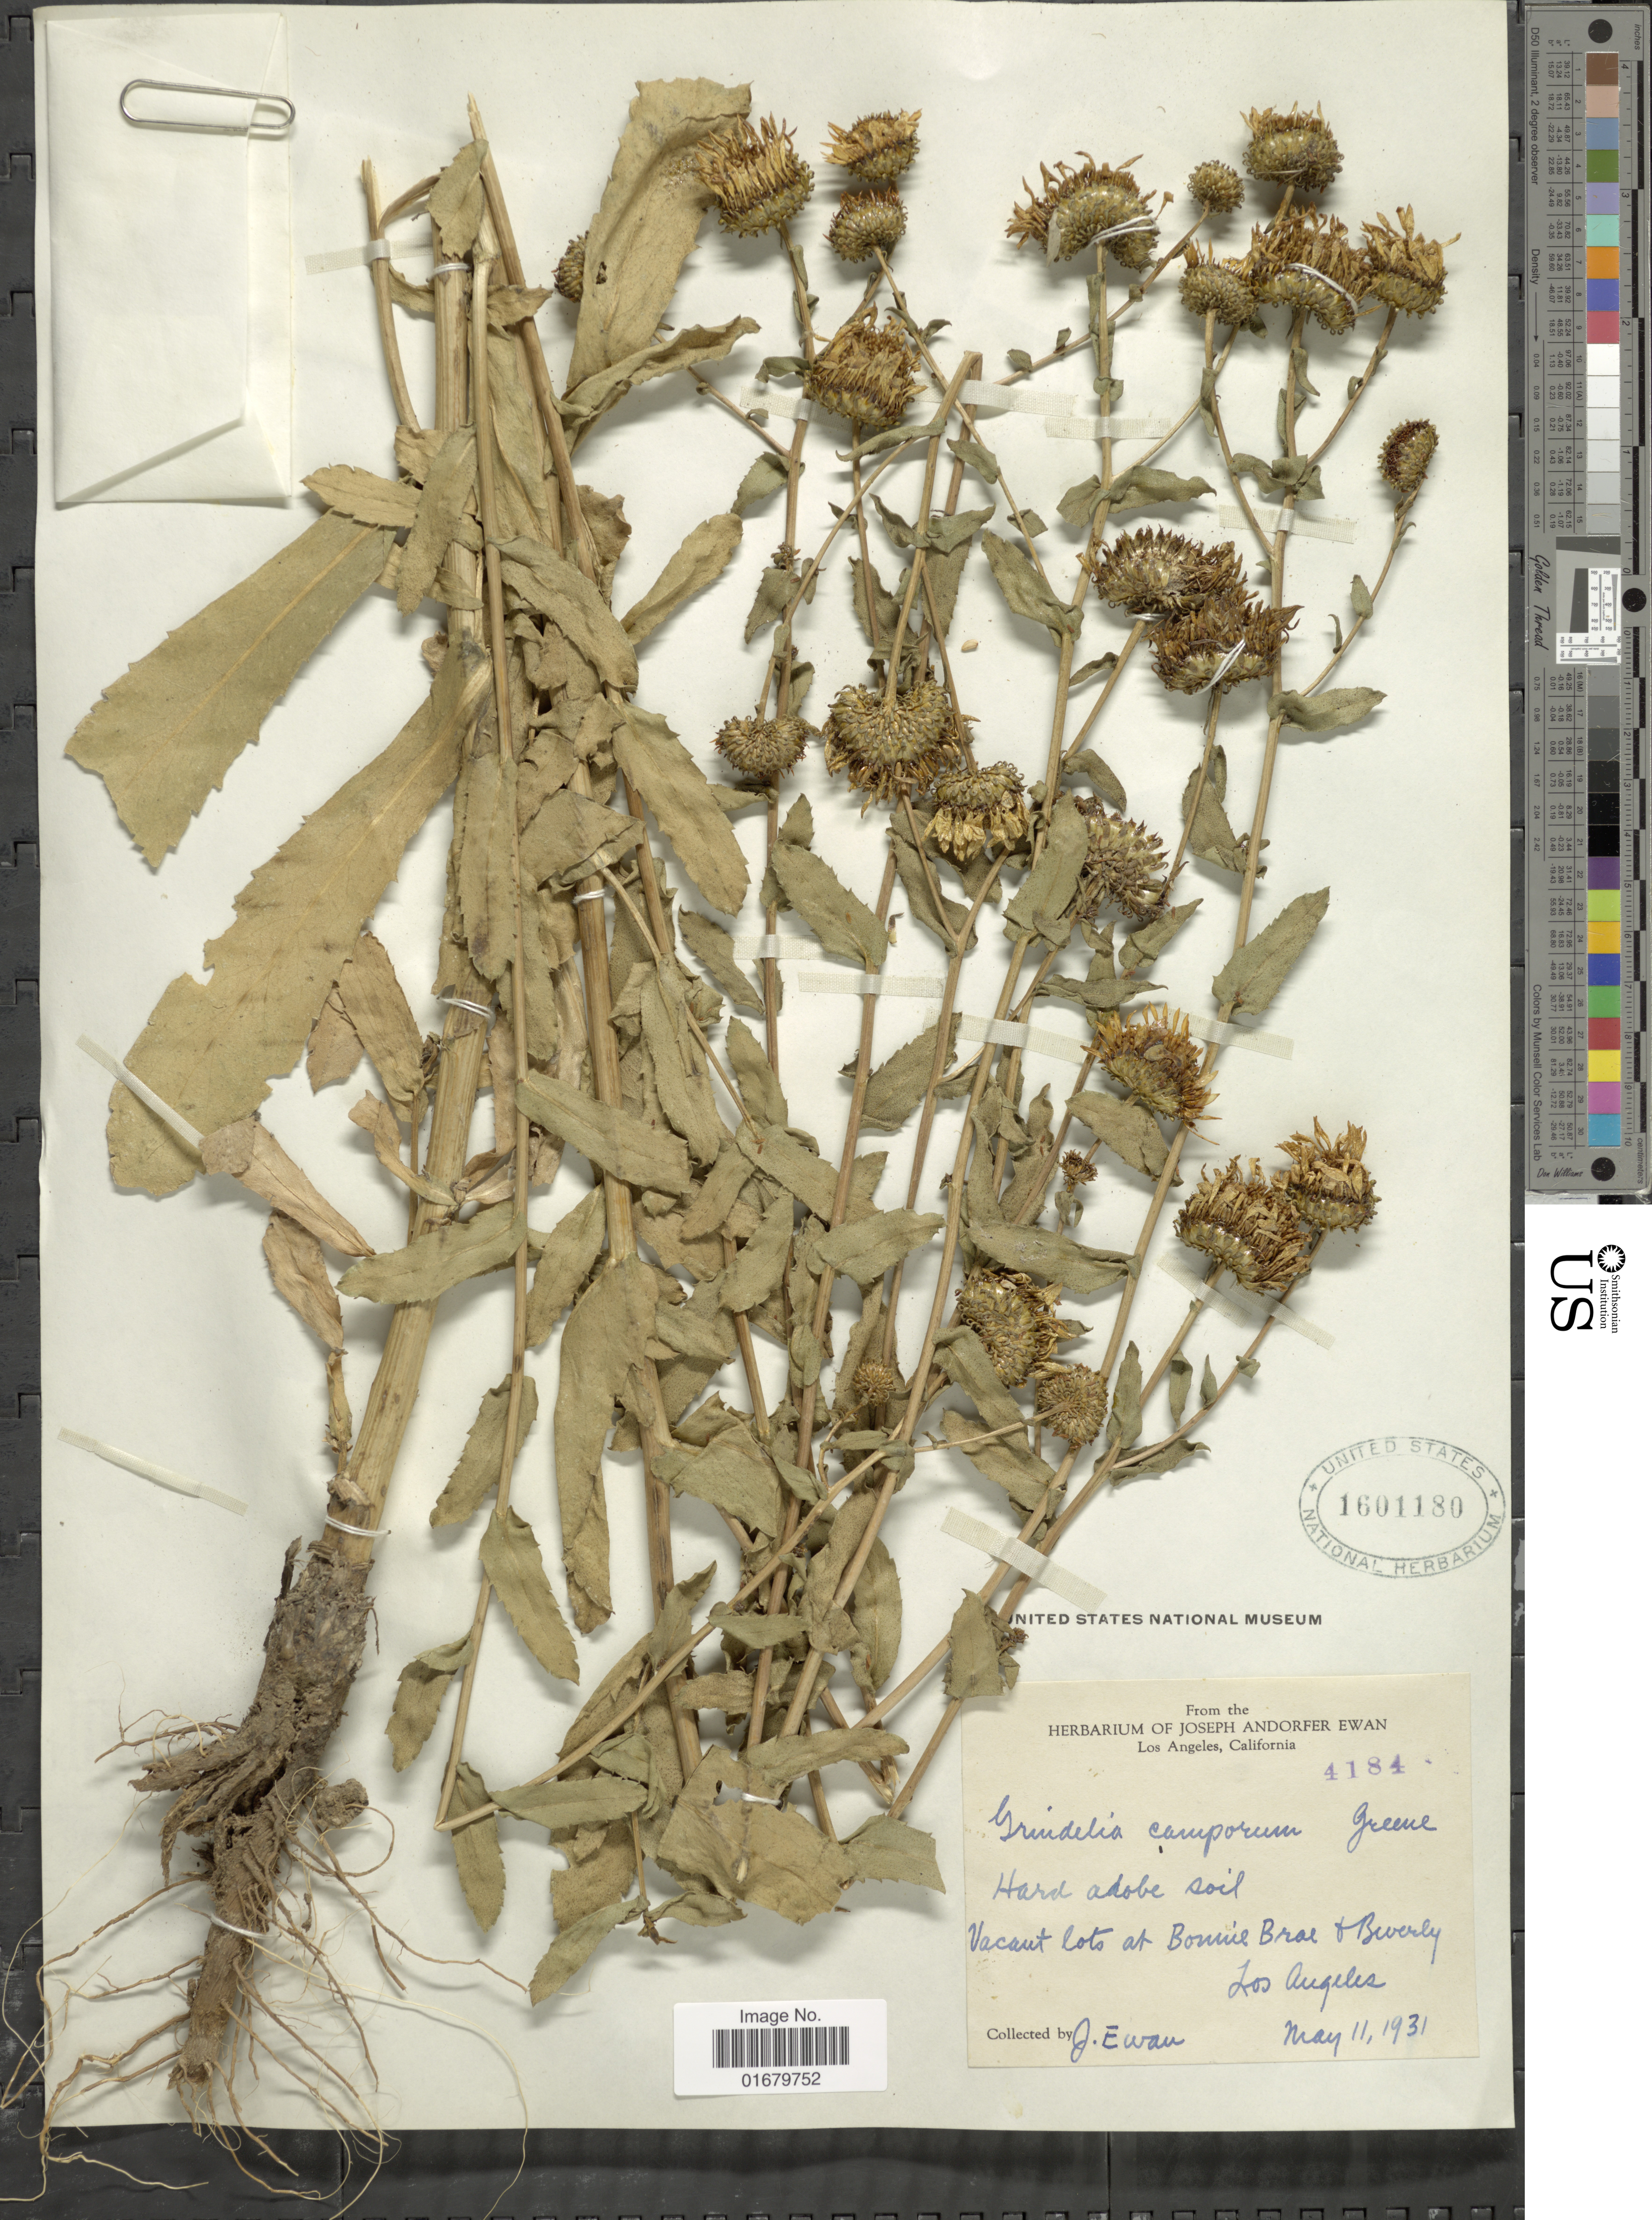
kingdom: Plantae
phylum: Tracheophyta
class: Magnoliopsida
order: Asterales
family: Asteraceae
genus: Grindelia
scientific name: Grindelia camporum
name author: Greene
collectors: J. A. Ewan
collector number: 4184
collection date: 1931-05-11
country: United States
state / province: California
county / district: Los Angeles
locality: Vacant lots at Bonnie Brae & Beverley, Los Angeles.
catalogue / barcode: US 1601180